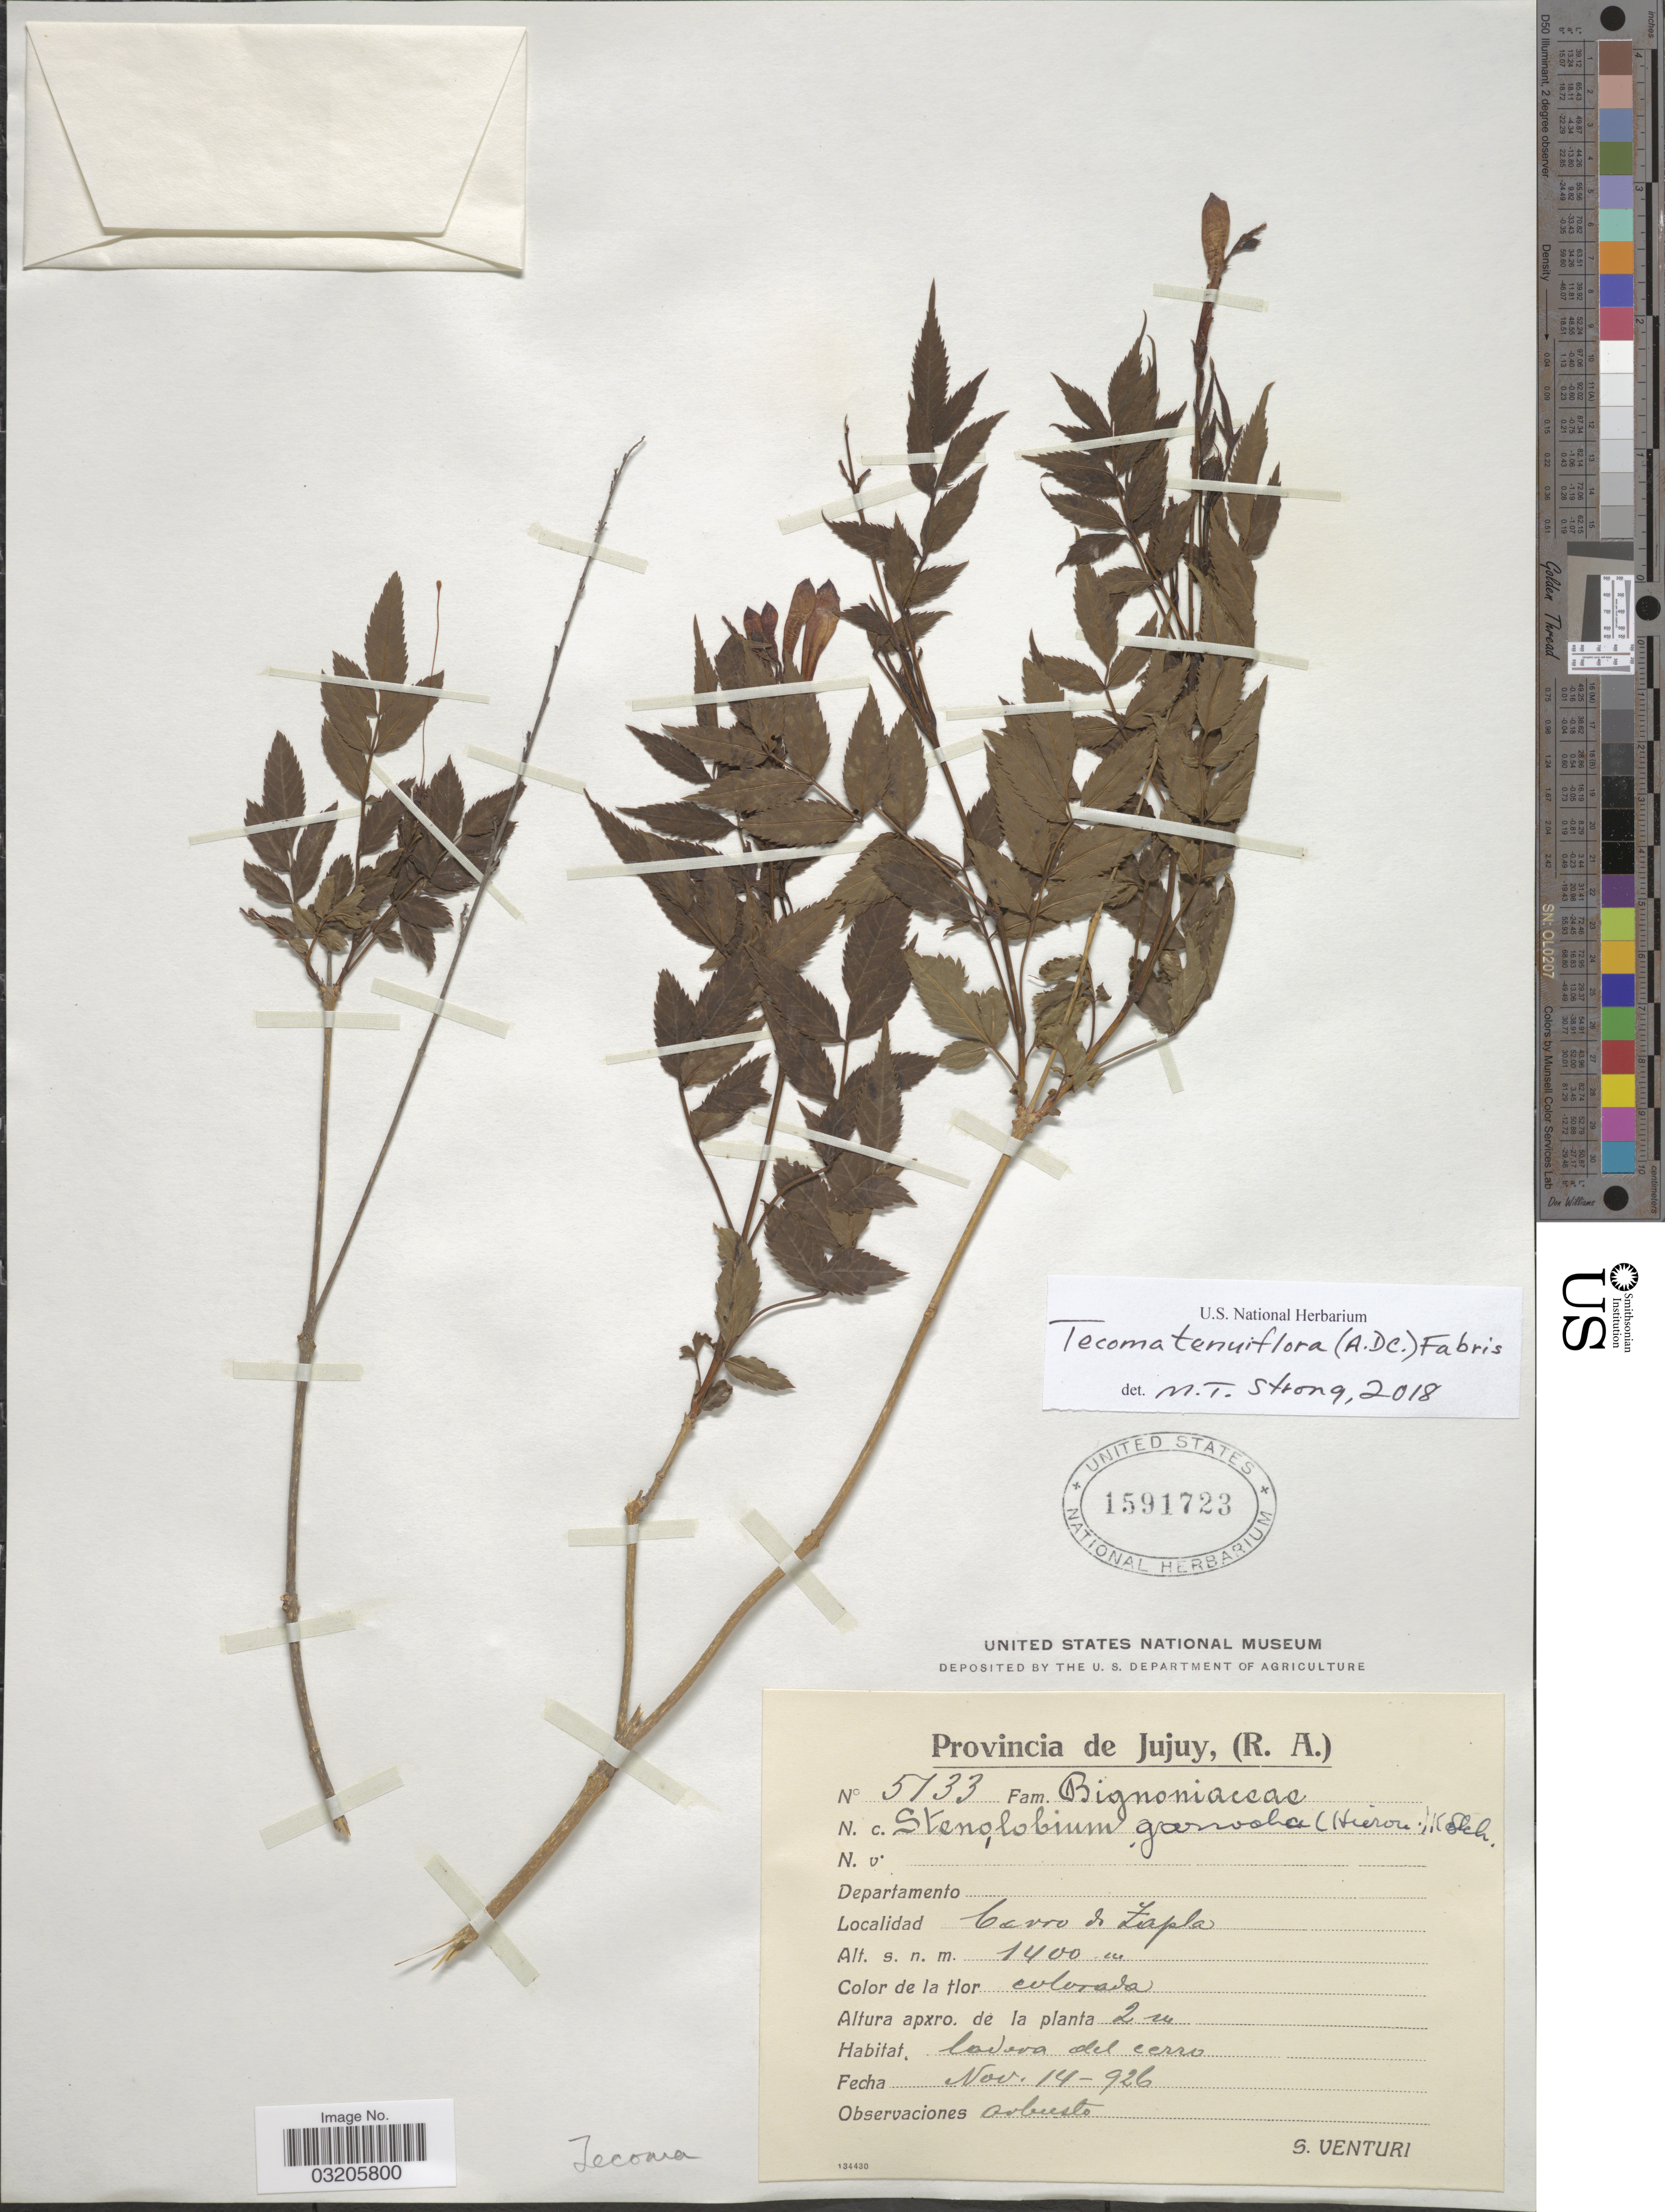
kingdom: Plantae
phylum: Tracheophyta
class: Magnoliopsida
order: Lamiales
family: Bignoniaceae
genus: Tecoma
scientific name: Tecoma tenuiflora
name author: (DC.) Fabris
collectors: S. Venturi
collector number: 5133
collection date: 1926-11-14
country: Argentina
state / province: Jujuy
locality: (R. A.). Cerro de Zapla.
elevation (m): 1400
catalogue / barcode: US 1591723